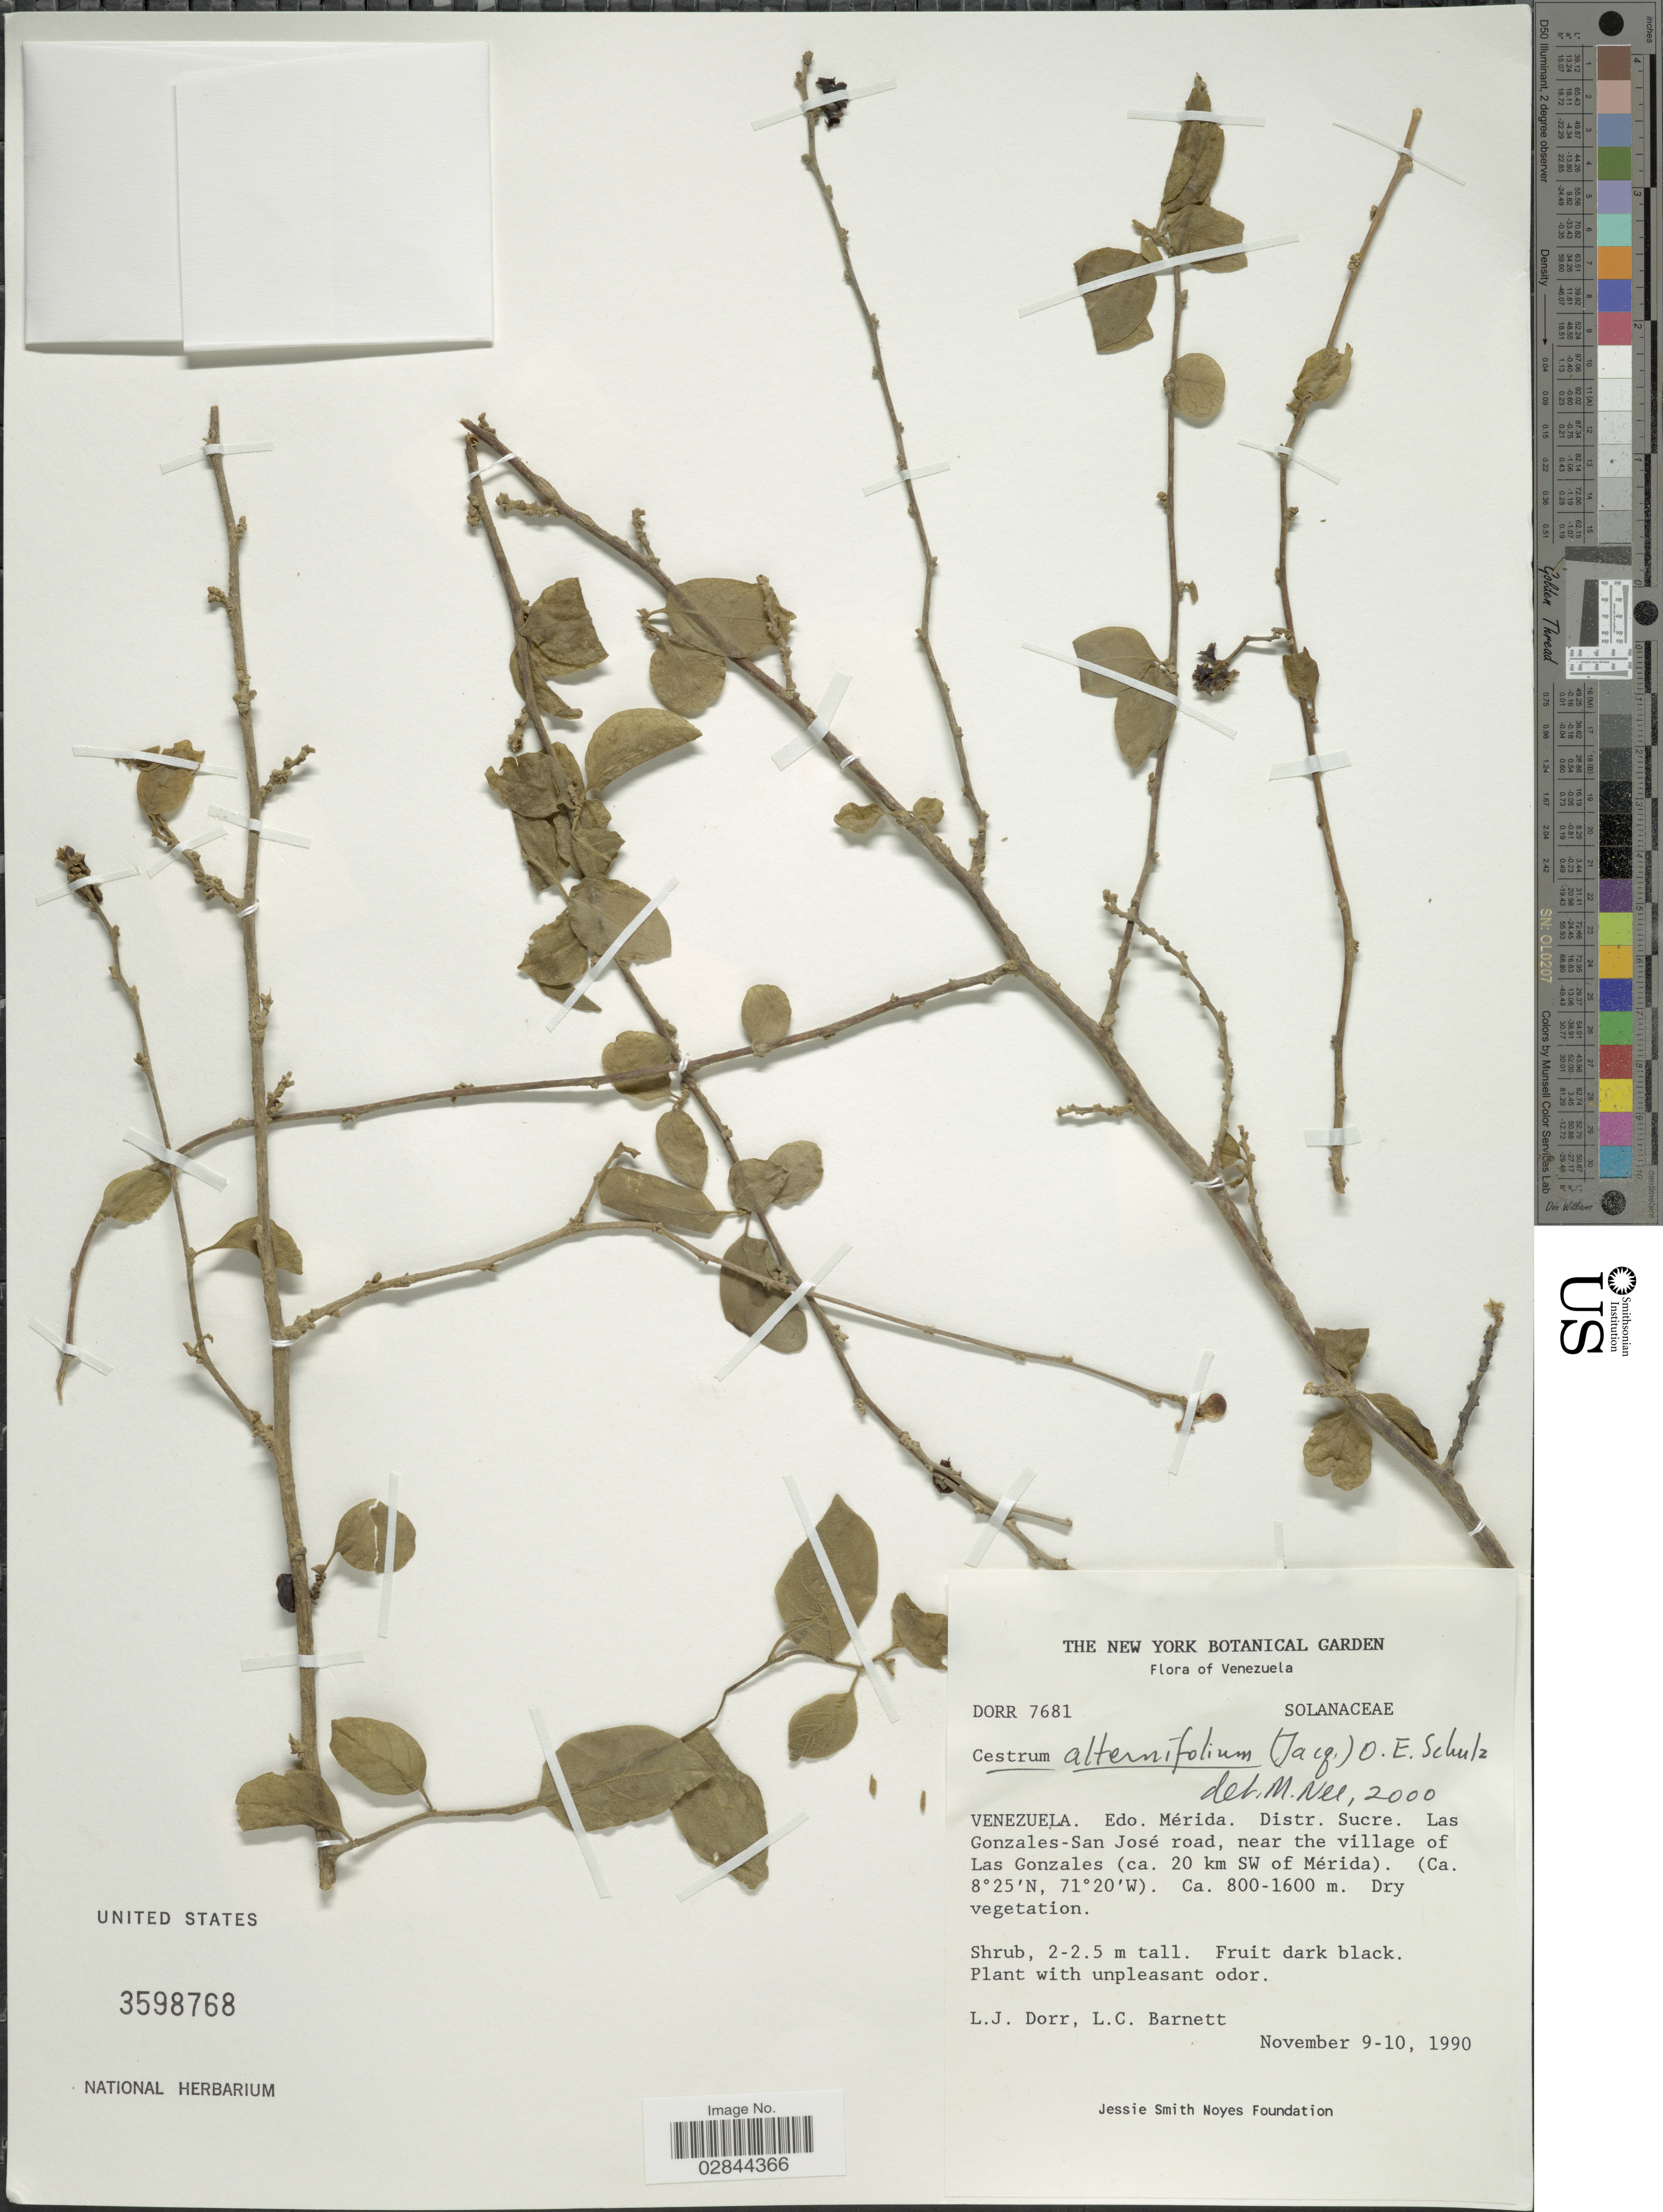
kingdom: Plantae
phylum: Tracheophyta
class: Magnoliopsida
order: Solanales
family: Solanaceae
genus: Cestrum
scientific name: Cestrum alternifolium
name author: (Jacq.) O.E. Schulz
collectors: L. J. Dorr & L. C. Barnett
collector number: DORR 7681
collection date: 1990-11-09/1990-11-10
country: Venezuela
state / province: Mérida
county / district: Sucre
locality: Las Gonzales-San José road, near the village of Las Gonzales (ca. 20 km SW of Mérida).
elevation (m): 800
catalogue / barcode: US 3598768